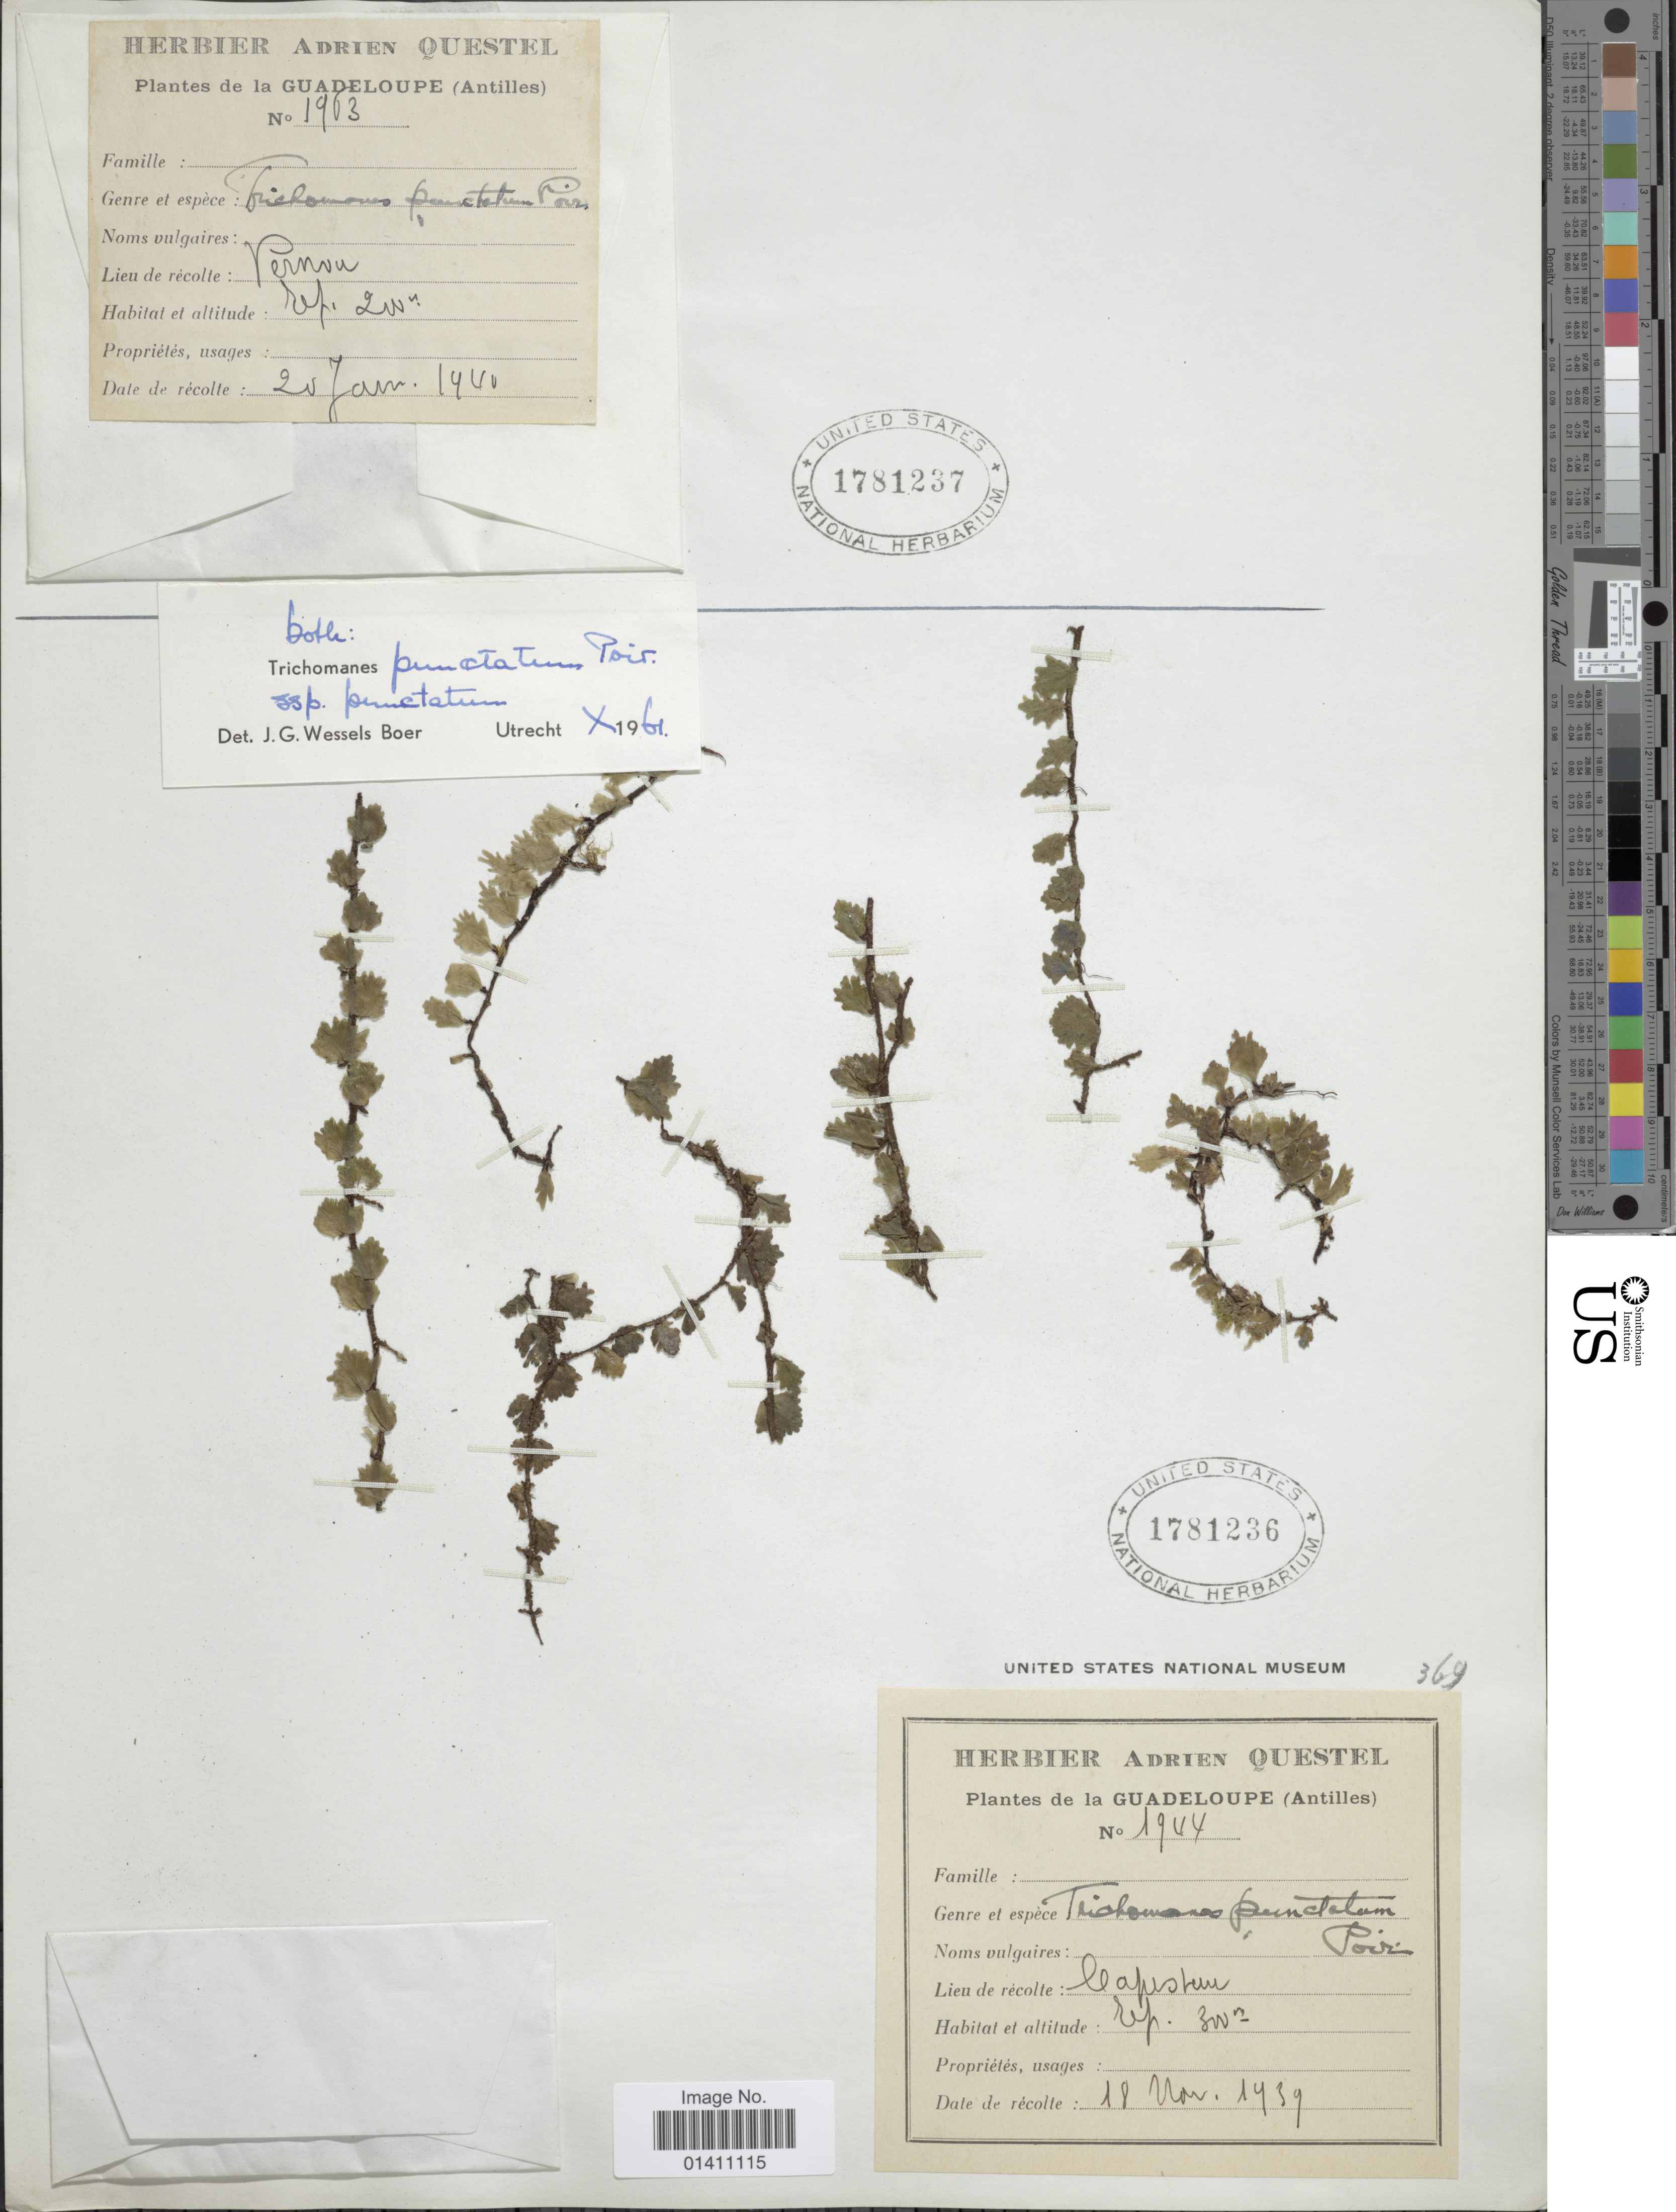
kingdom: Plantae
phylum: Tracheophyta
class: Polypodiopsida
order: Hymenophyllales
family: Hymenophyllaceae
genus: Didymoglossum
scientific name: Didymoglossum punctatum subsp. punctatum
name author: (Poir.) Desv.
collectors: A. Questel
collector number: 1944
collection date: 1939-11-18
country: Guadeloupe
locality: Antilles. Capesterre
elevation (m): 300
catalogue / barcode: US 1781236